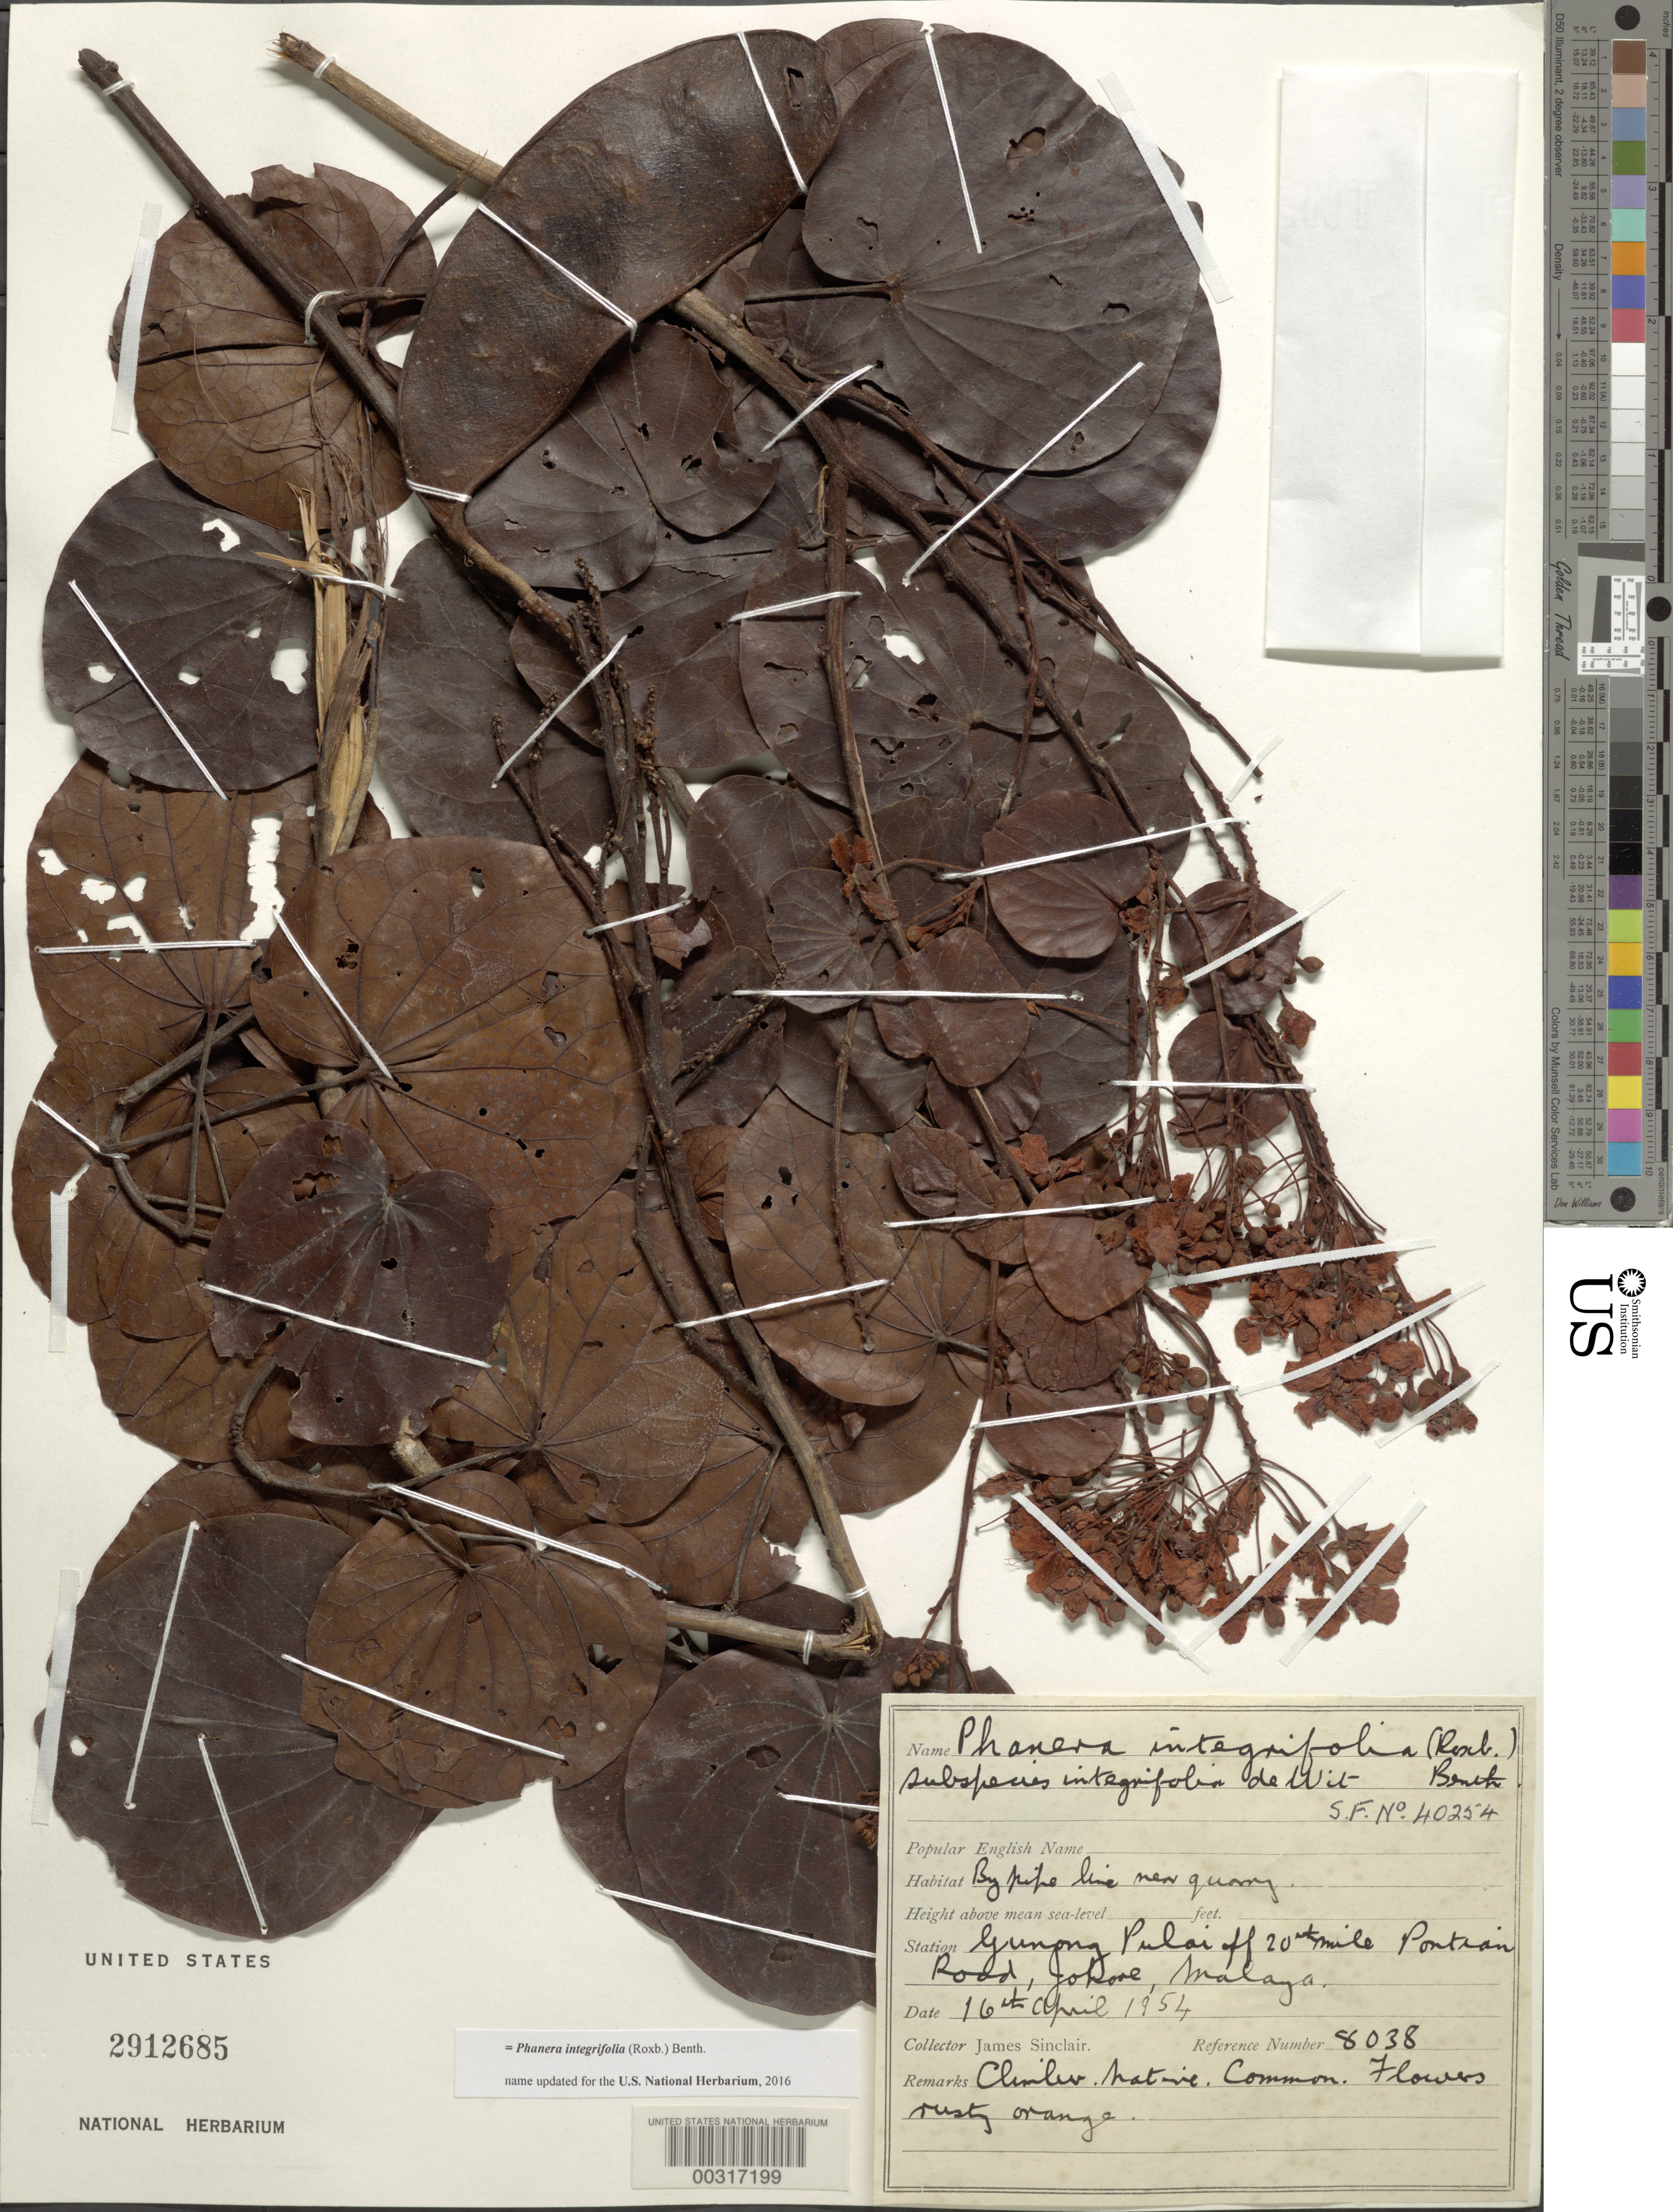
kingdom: Plantae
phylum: Tracheophyta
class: Magnoliopsida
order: Fabales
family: Fabaceae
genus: Phanera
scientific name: Phanera integrifolia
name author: (Roxb.) Benth.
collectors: J. Sinclair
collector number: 8038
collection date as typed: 16 Apr 1954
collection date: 1954-04-16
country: Malaysia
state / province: Johor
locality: Gunpng pulai off 20th mi pontian road [Malay Peninsula]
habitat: By pipe near quarry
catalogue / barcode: US 2912685